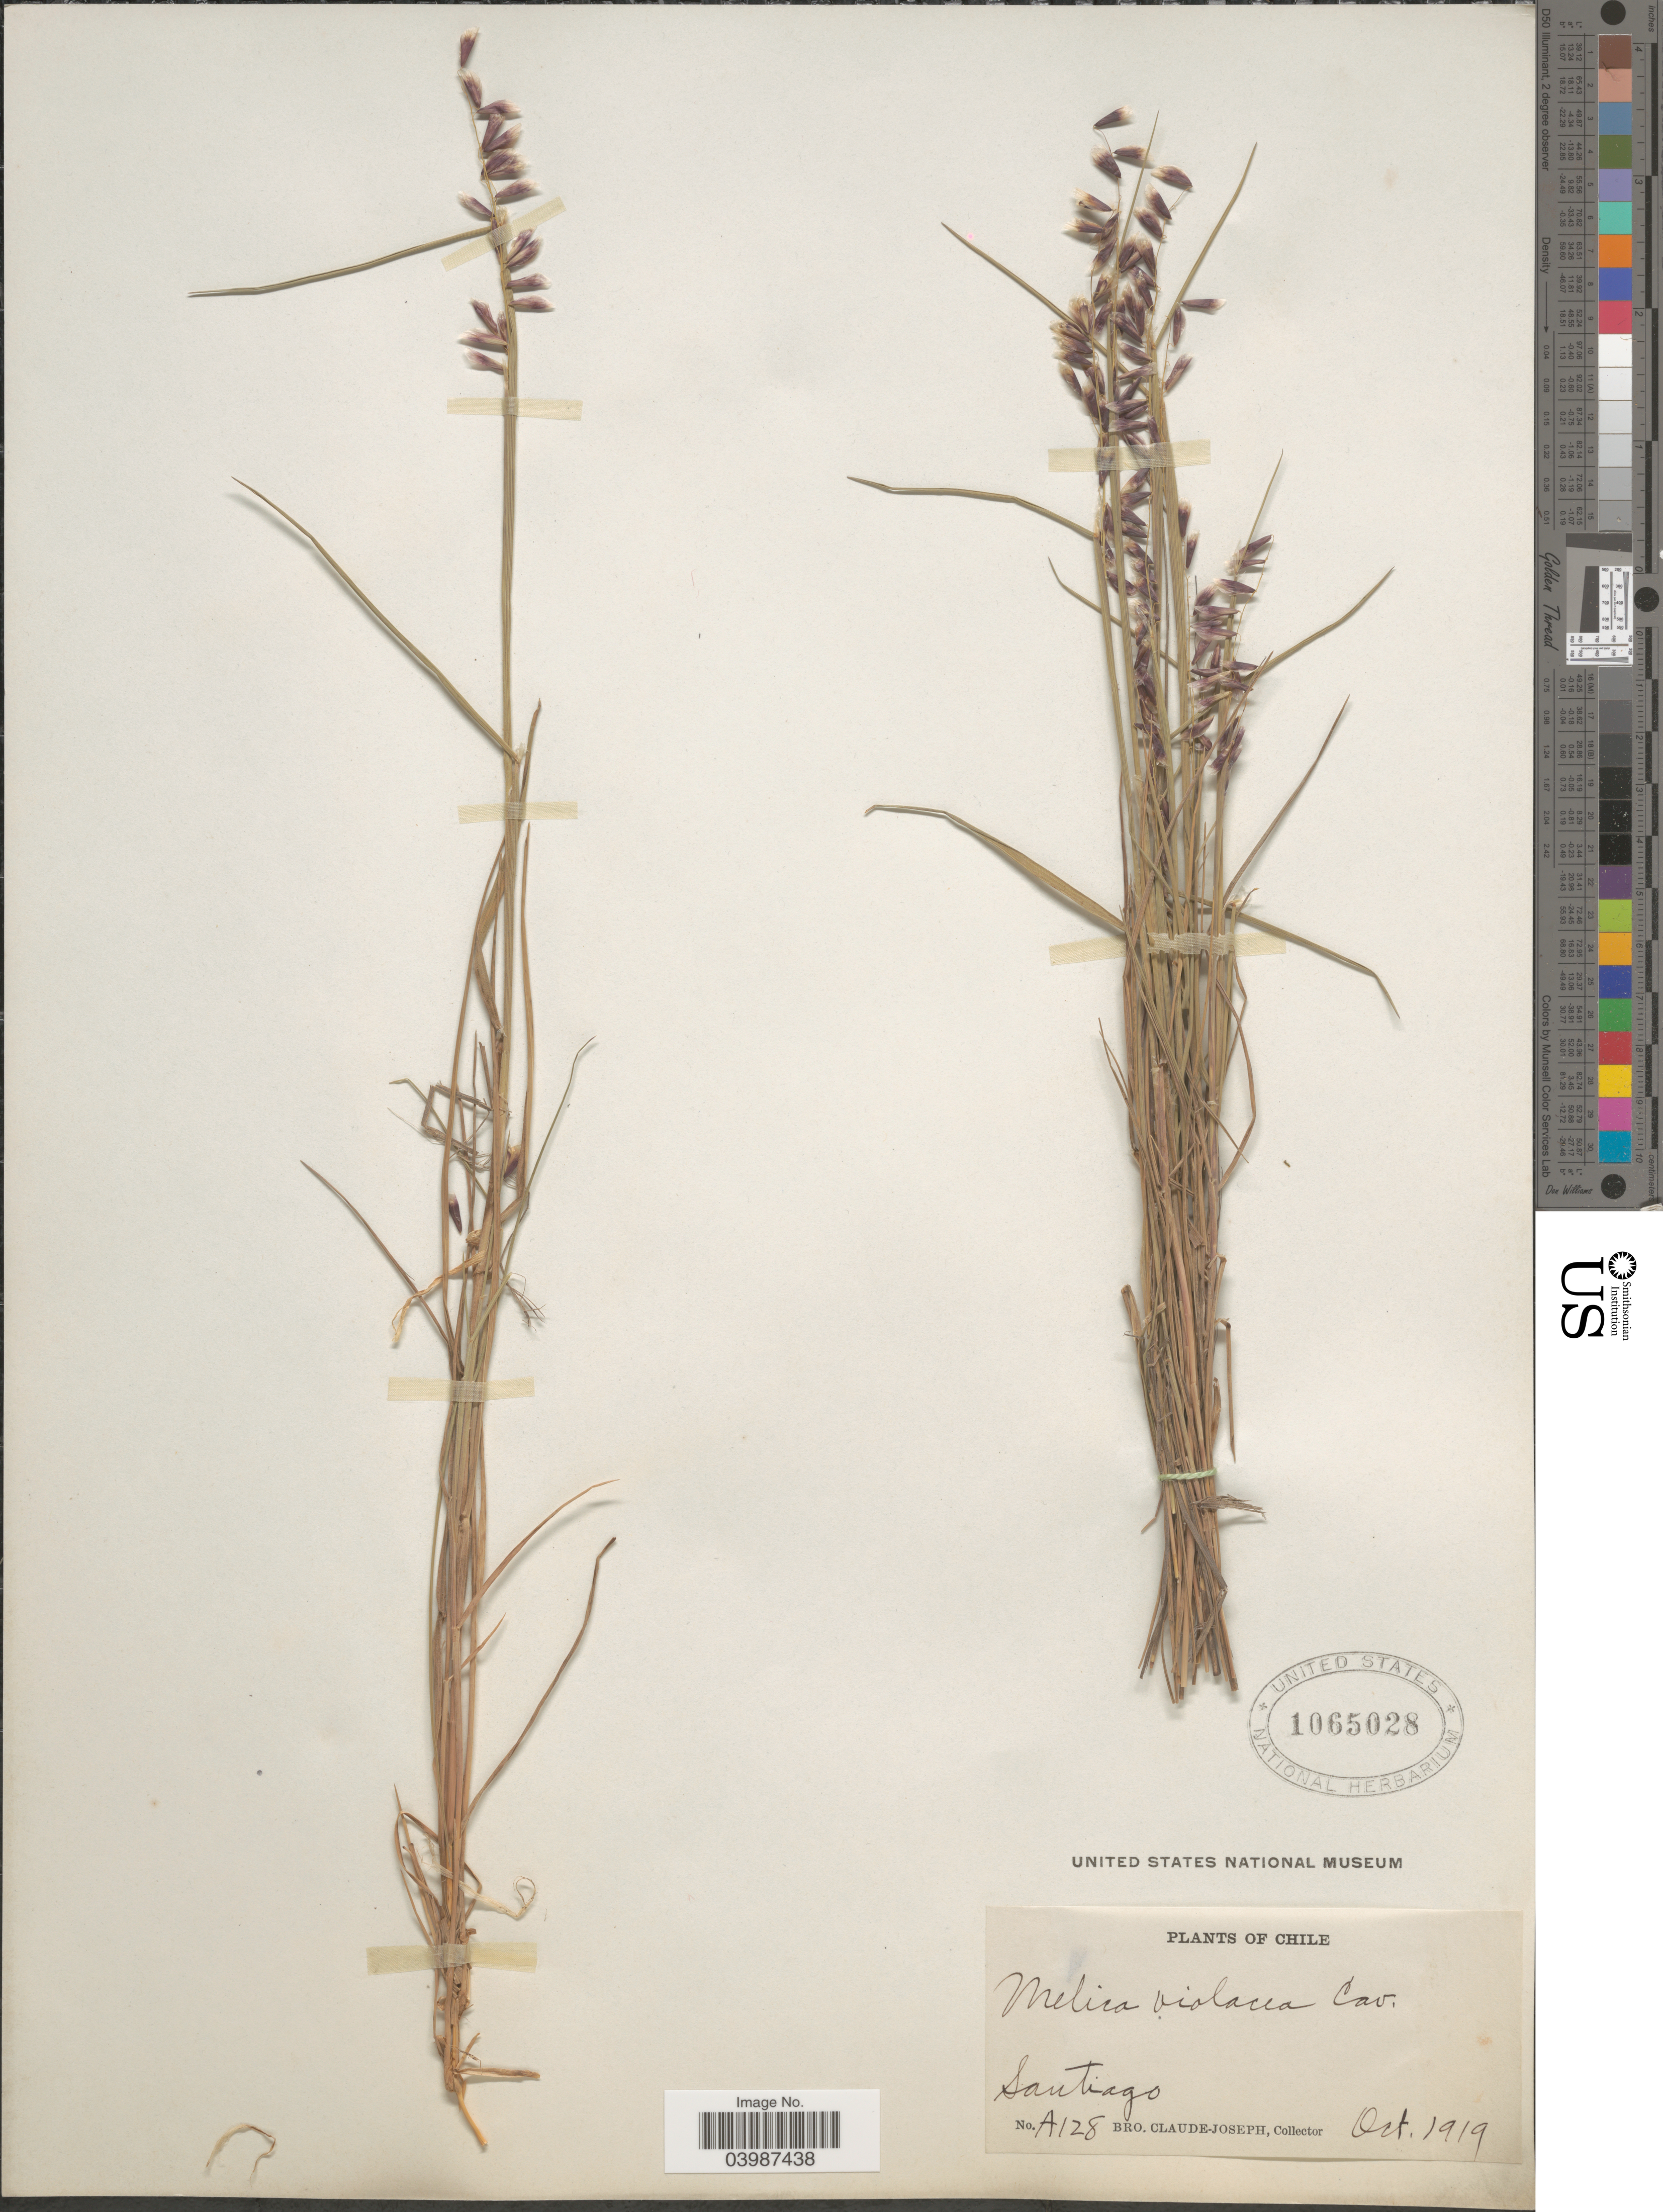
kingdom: Plantae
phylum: Tracheophyta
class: Liliopsida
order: Poales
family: Poaceae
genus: Melica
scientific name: Melica violacea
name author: Cav.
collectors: Bro. Claude-Joseph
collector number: A128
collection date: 1919-10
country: Chile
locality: Santiago.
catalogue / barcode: US 1065028